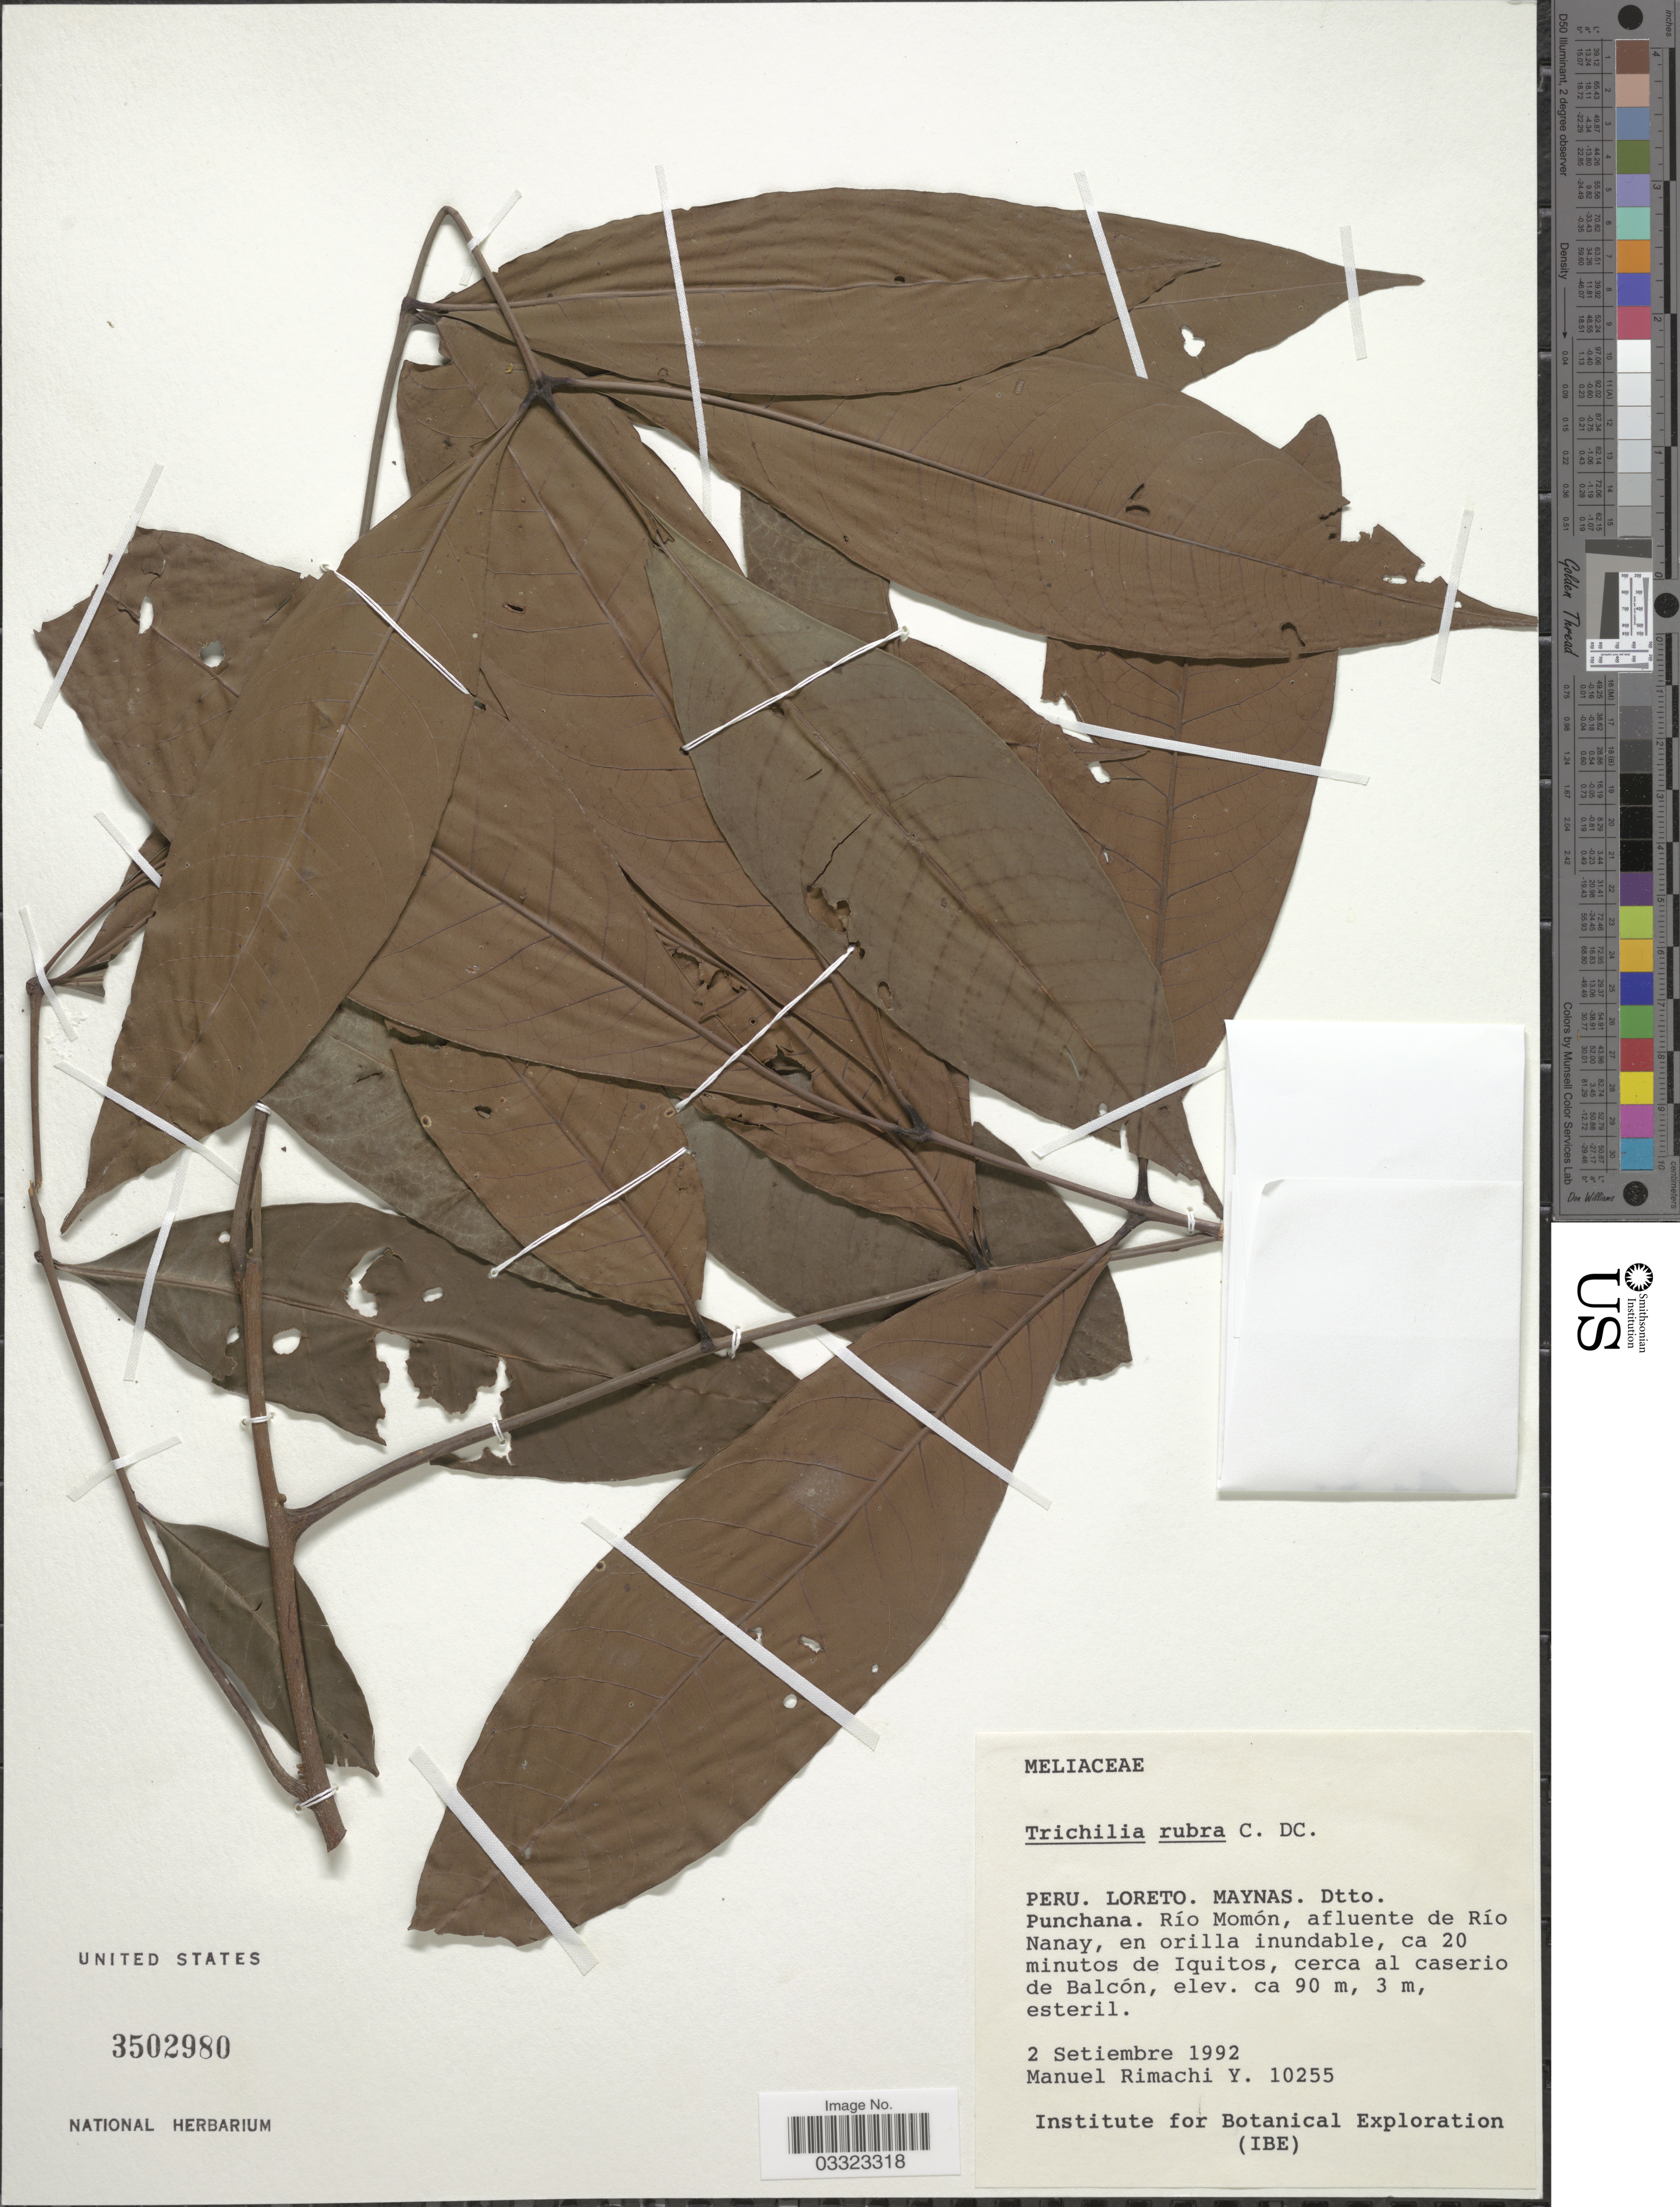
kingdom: Plantae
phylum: Tracheophyta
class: Magnoliopsida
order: Sapindales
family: Meliaceae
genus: Trichilia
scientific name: Trichilia rubra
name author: C. DC.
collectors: M. Rimachi Y.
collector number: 10255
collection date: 1992-09-02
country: Peru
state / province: Loreto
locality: Maynas. Dtto. Punchana. Río Momón, afluente de Río Nanay, en orilla inundable, ca 20 minutos de Iquitos, cerca al caserio de Balcón.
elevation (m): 90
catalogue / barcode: US 3502980